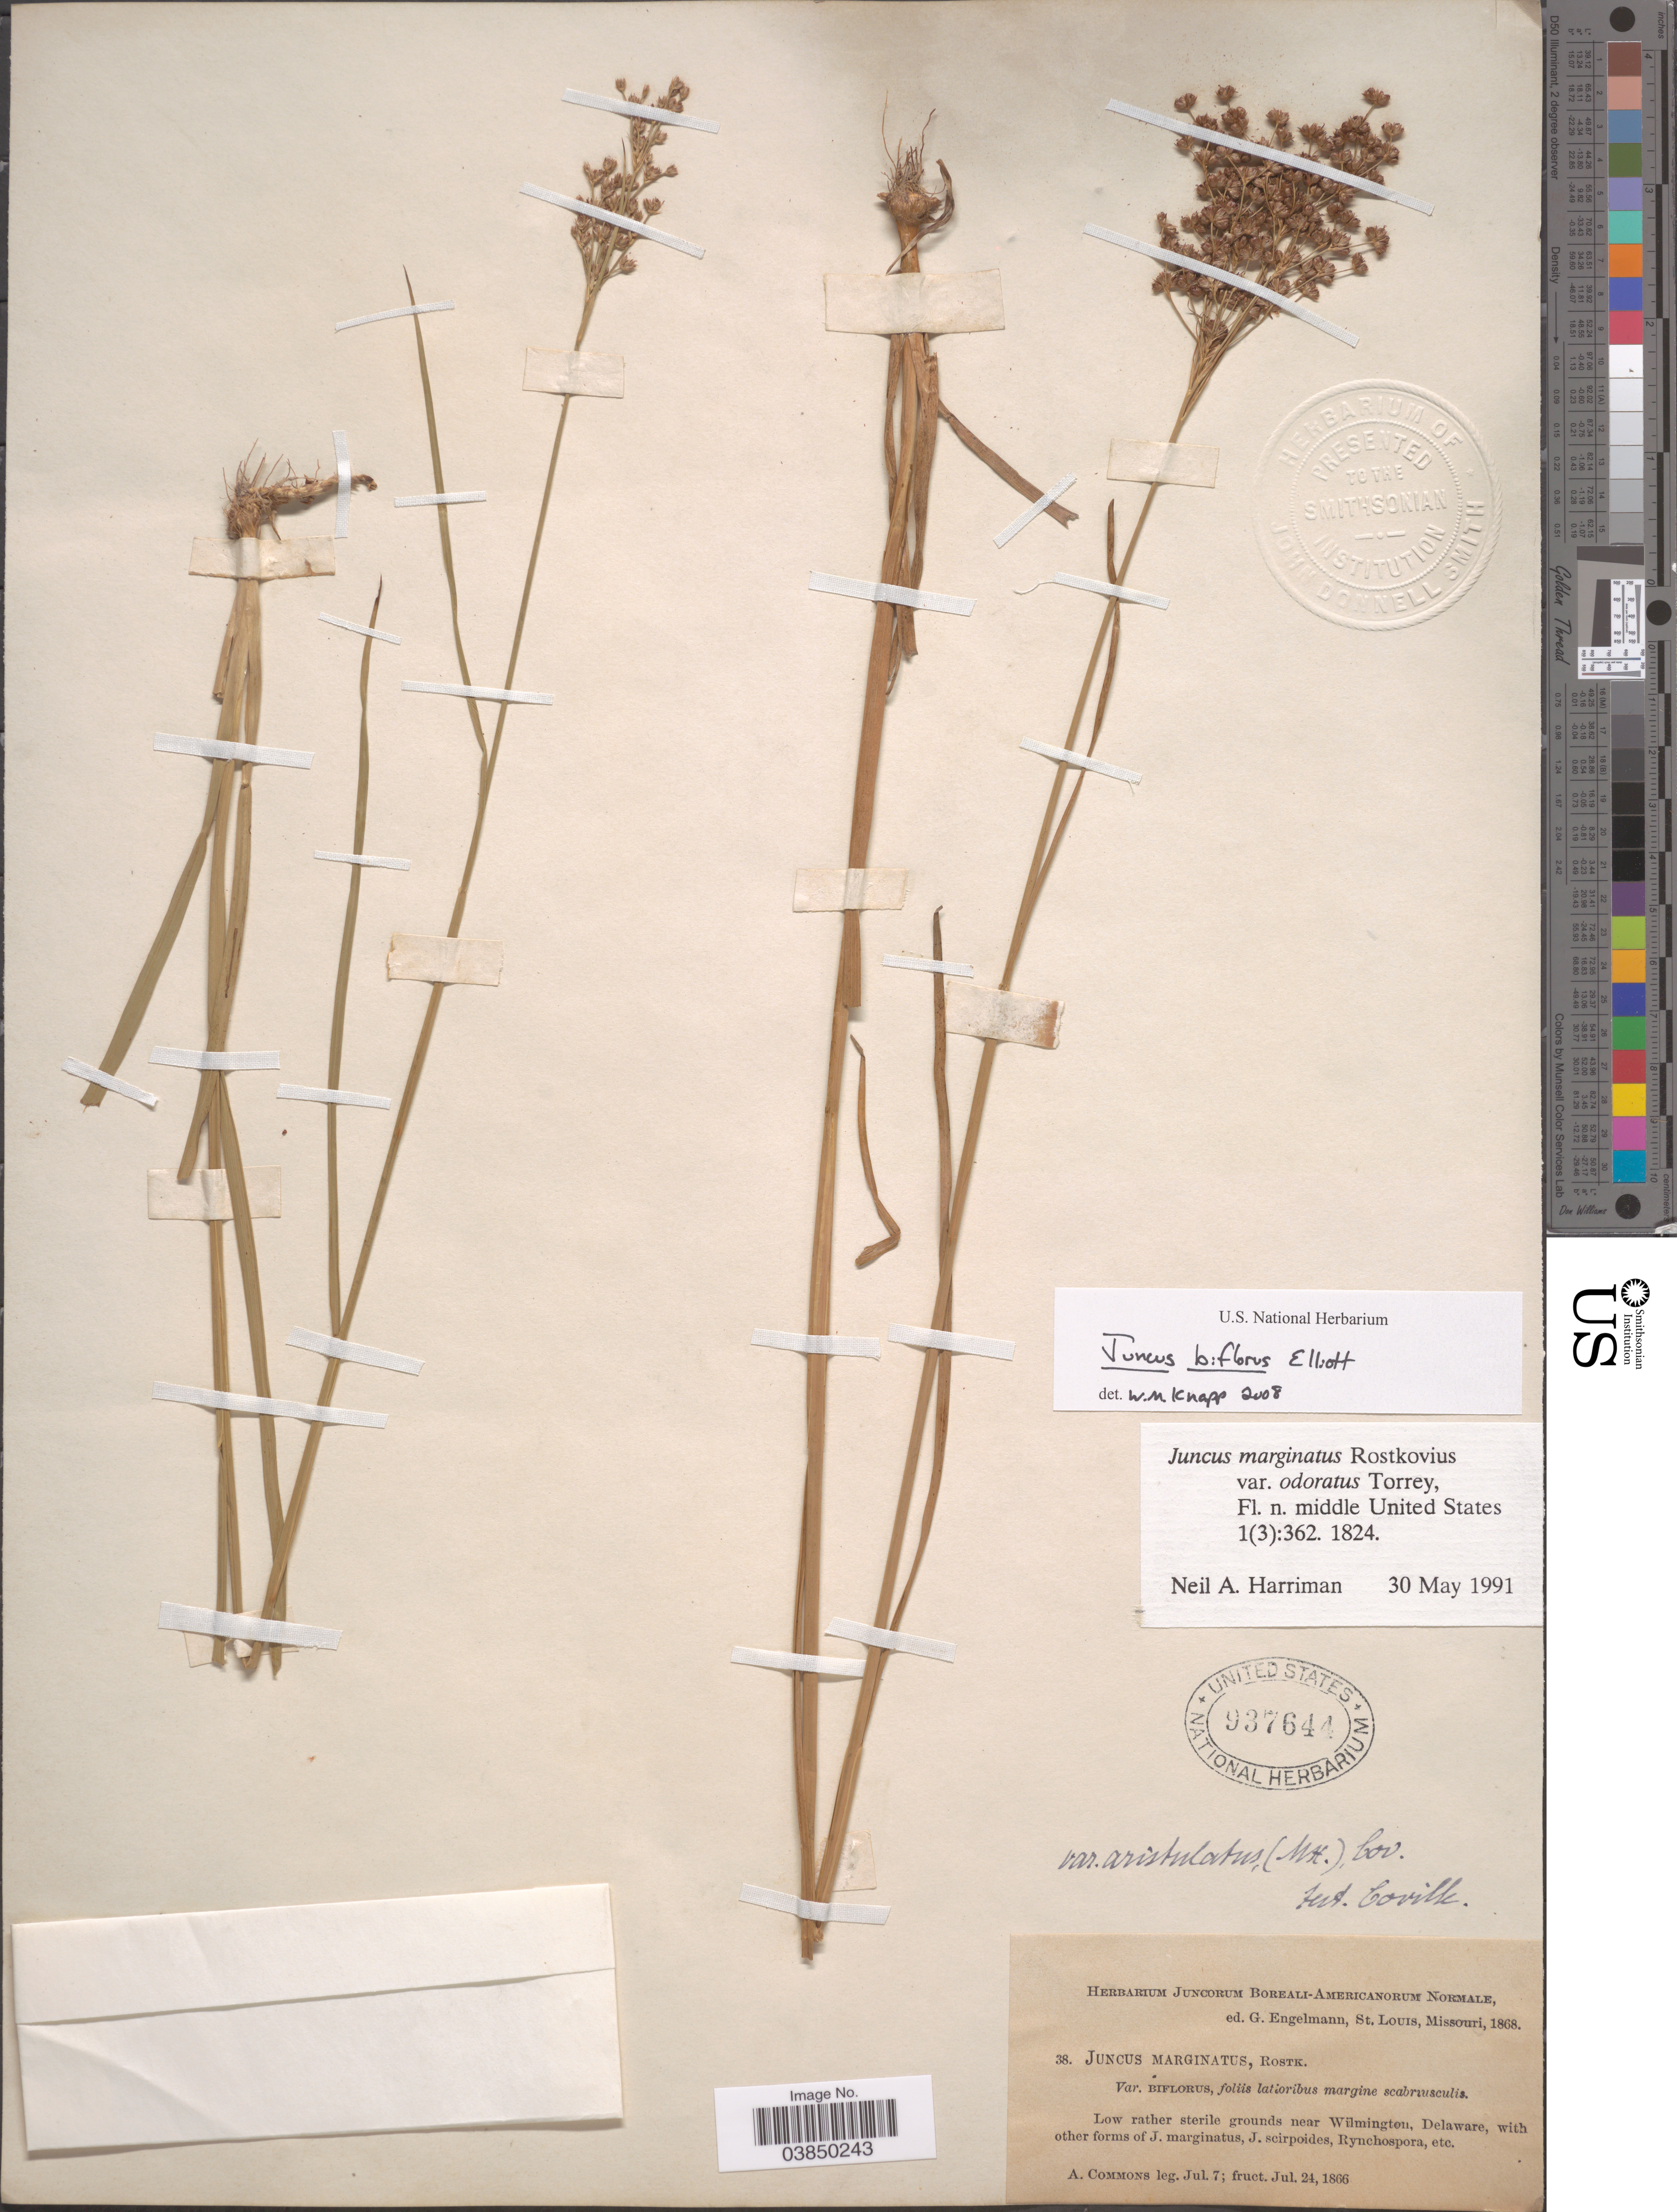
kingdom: Plantae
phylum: Tracheophyta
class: Liliopsida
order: Poales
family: Juncaceae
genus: Juncus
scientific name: Juncus biflorus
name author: Ell.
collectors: A. Commons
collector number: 38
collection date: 1866-07-07/1866-07-24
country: United States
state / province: Delaware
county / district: New Castle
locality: Near Wilmington.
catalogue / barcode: US 937644